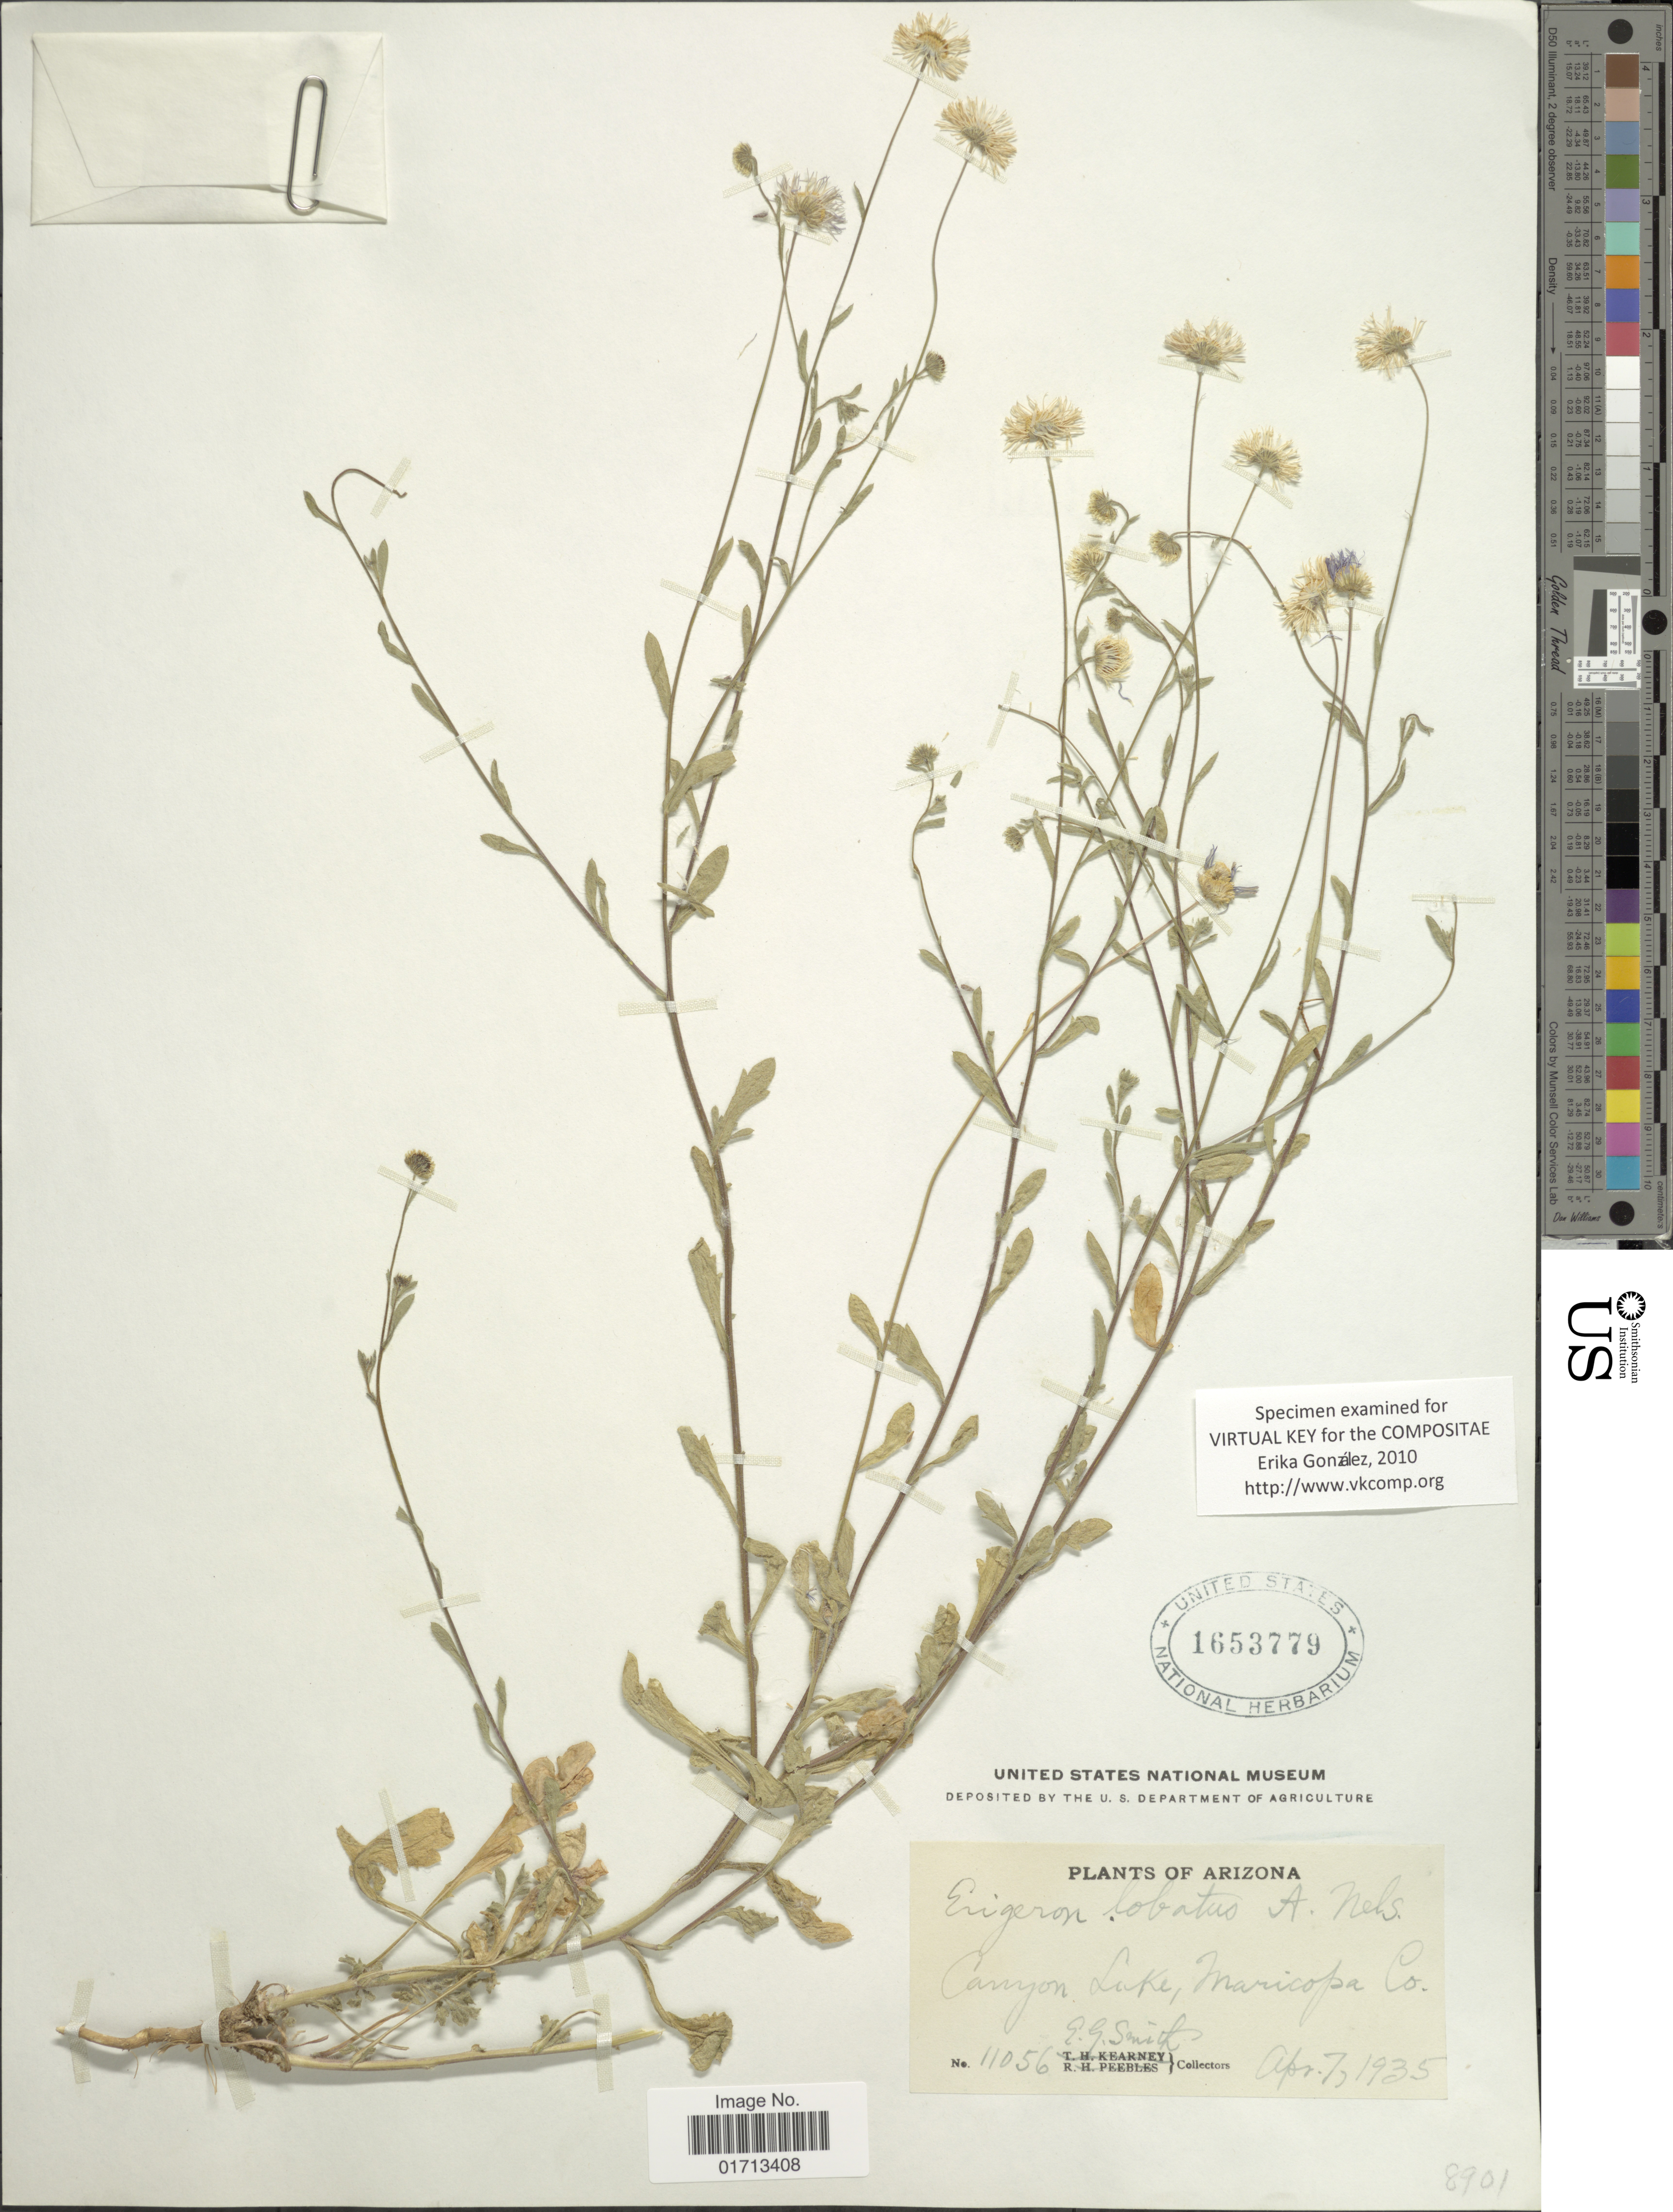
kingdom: Plantae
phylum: Tracheophyta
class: Magnoliopsida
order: Asterales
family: Asteraceae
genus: Erigeron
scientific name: Erigeron lobatus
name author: A. Nelson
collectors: E. G. Smith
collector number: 11056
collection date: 1935-04-07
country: United States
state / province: Arizona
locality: Canyon Lake, Mariscope Co.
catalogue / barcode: US 1653779